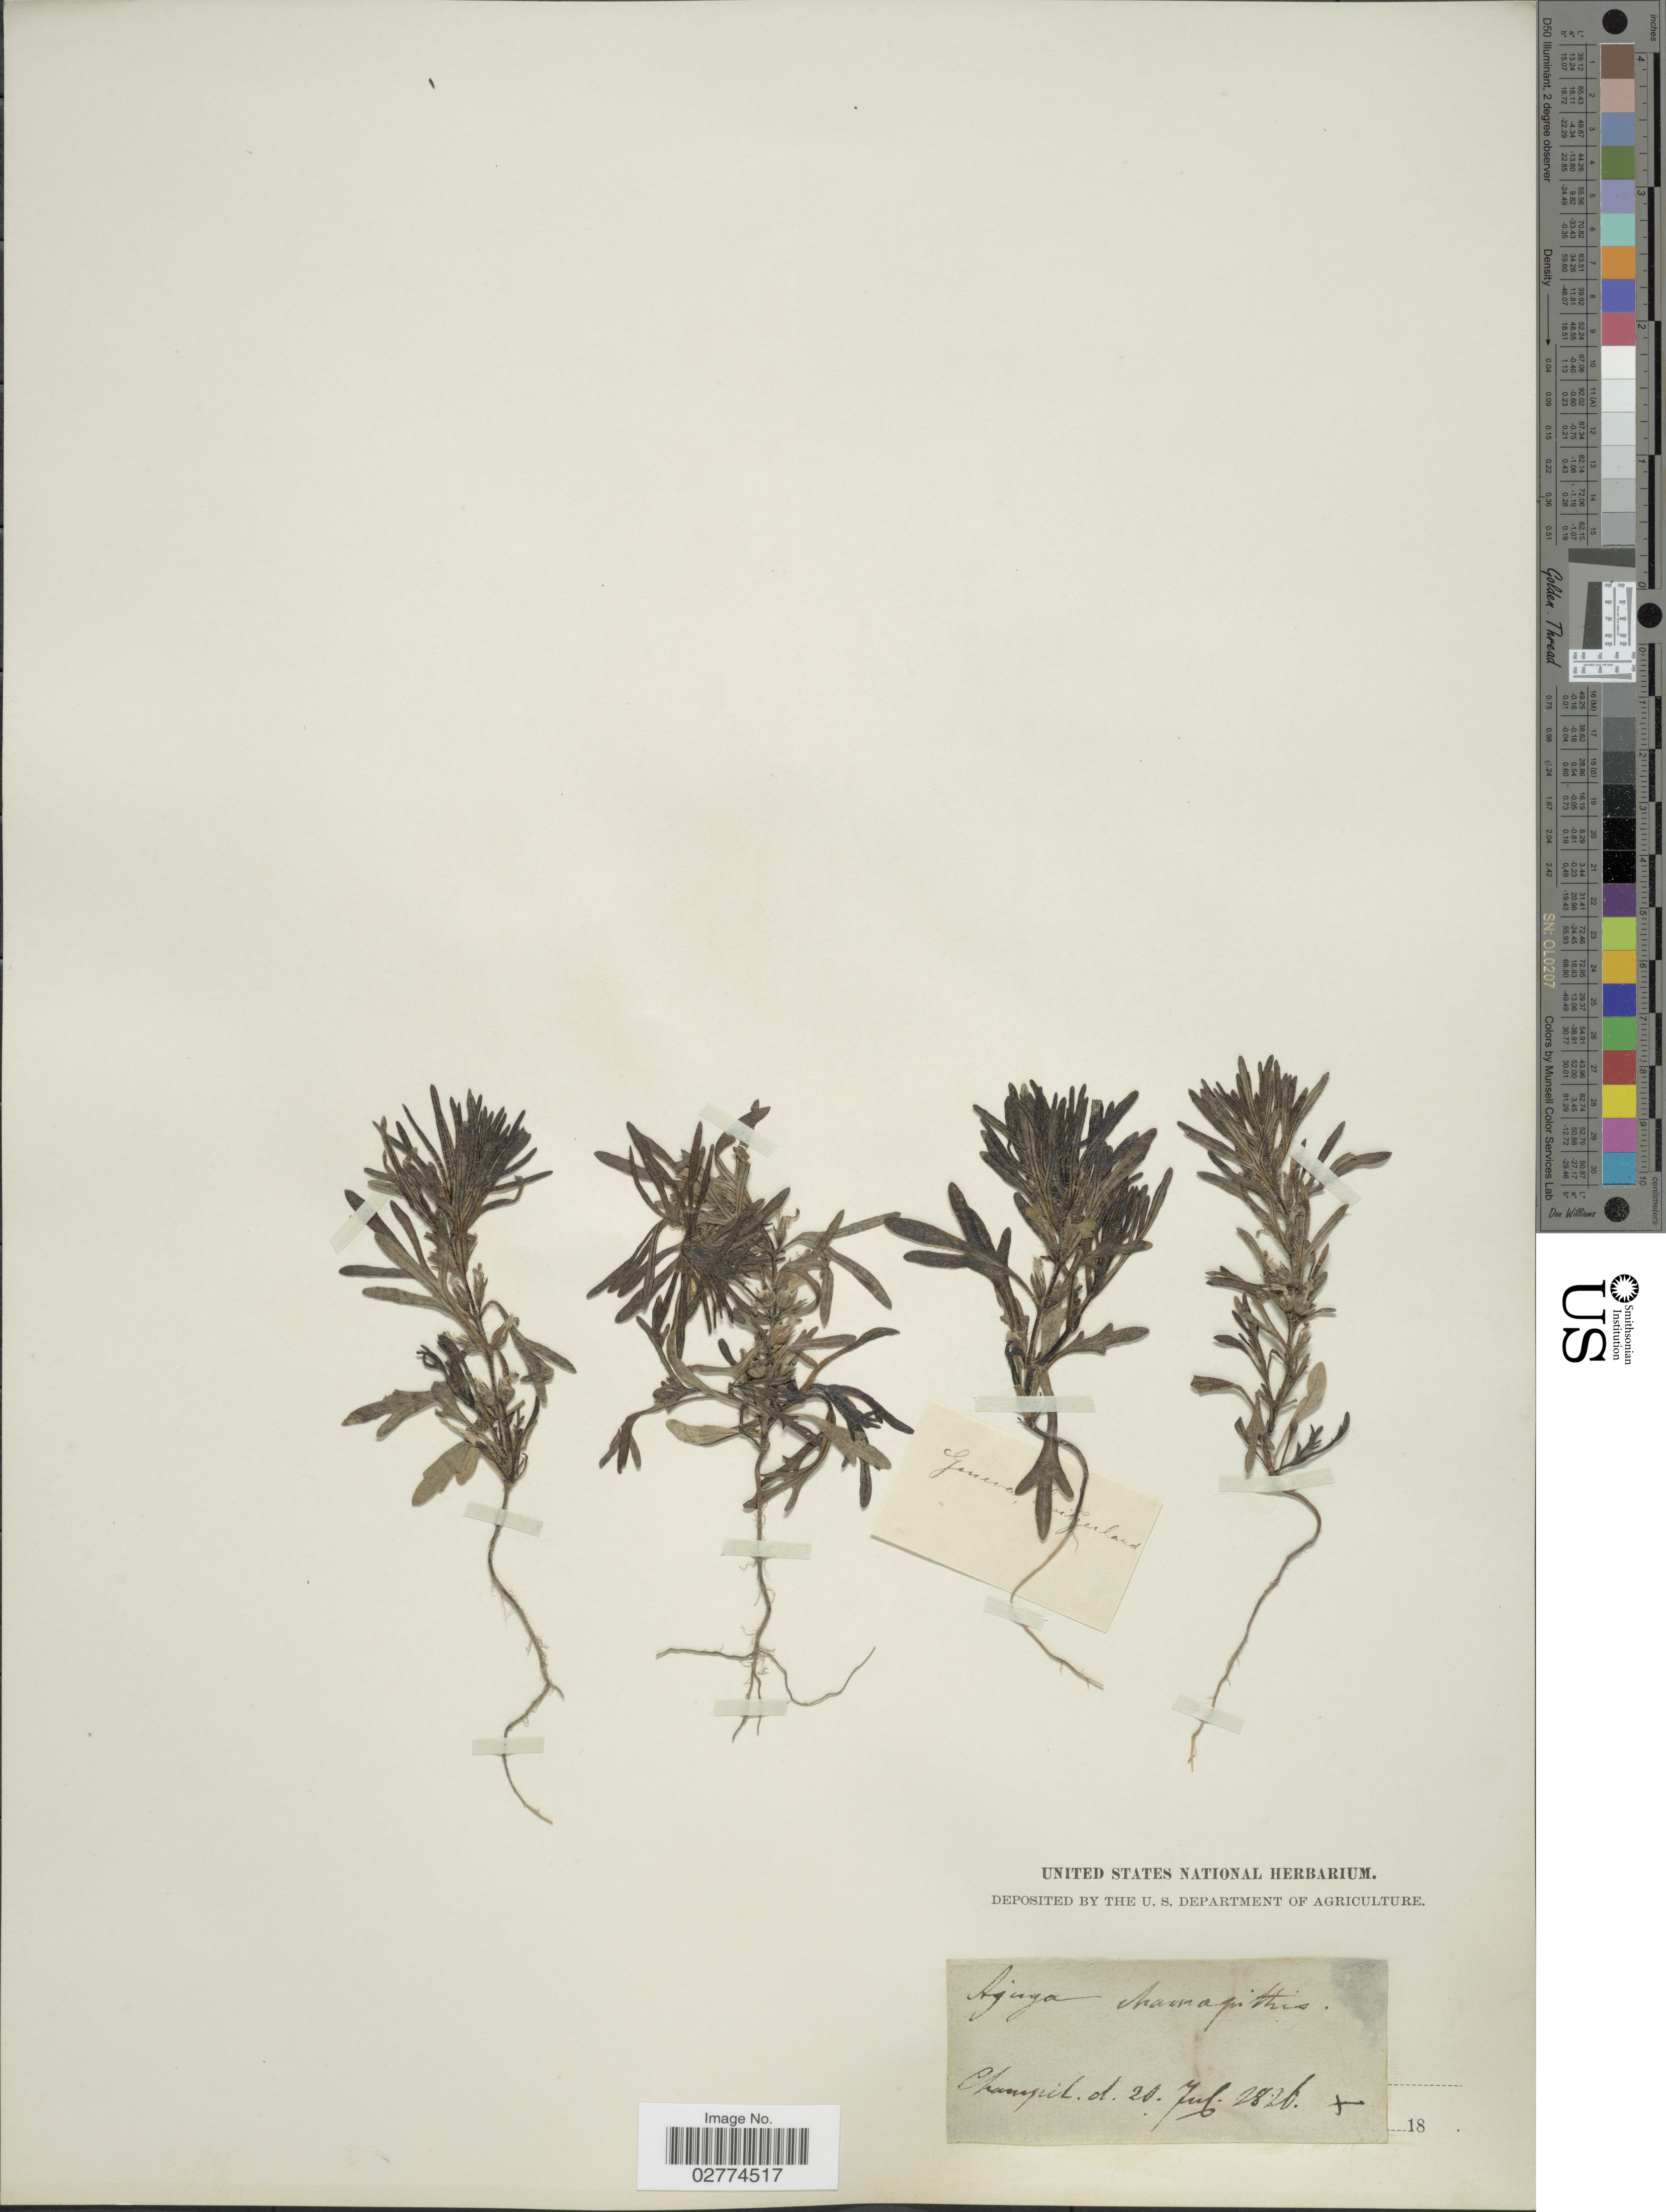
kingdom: Plantae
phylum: Tracheophyta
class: Magnoliopsida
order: Lamiales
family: Lamiaceae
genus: Ajuga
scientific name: Ajuga chamaepitys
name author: (L.) Schreb.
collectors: ex herb. United States National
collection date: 1826-07-20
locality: Chanpit.